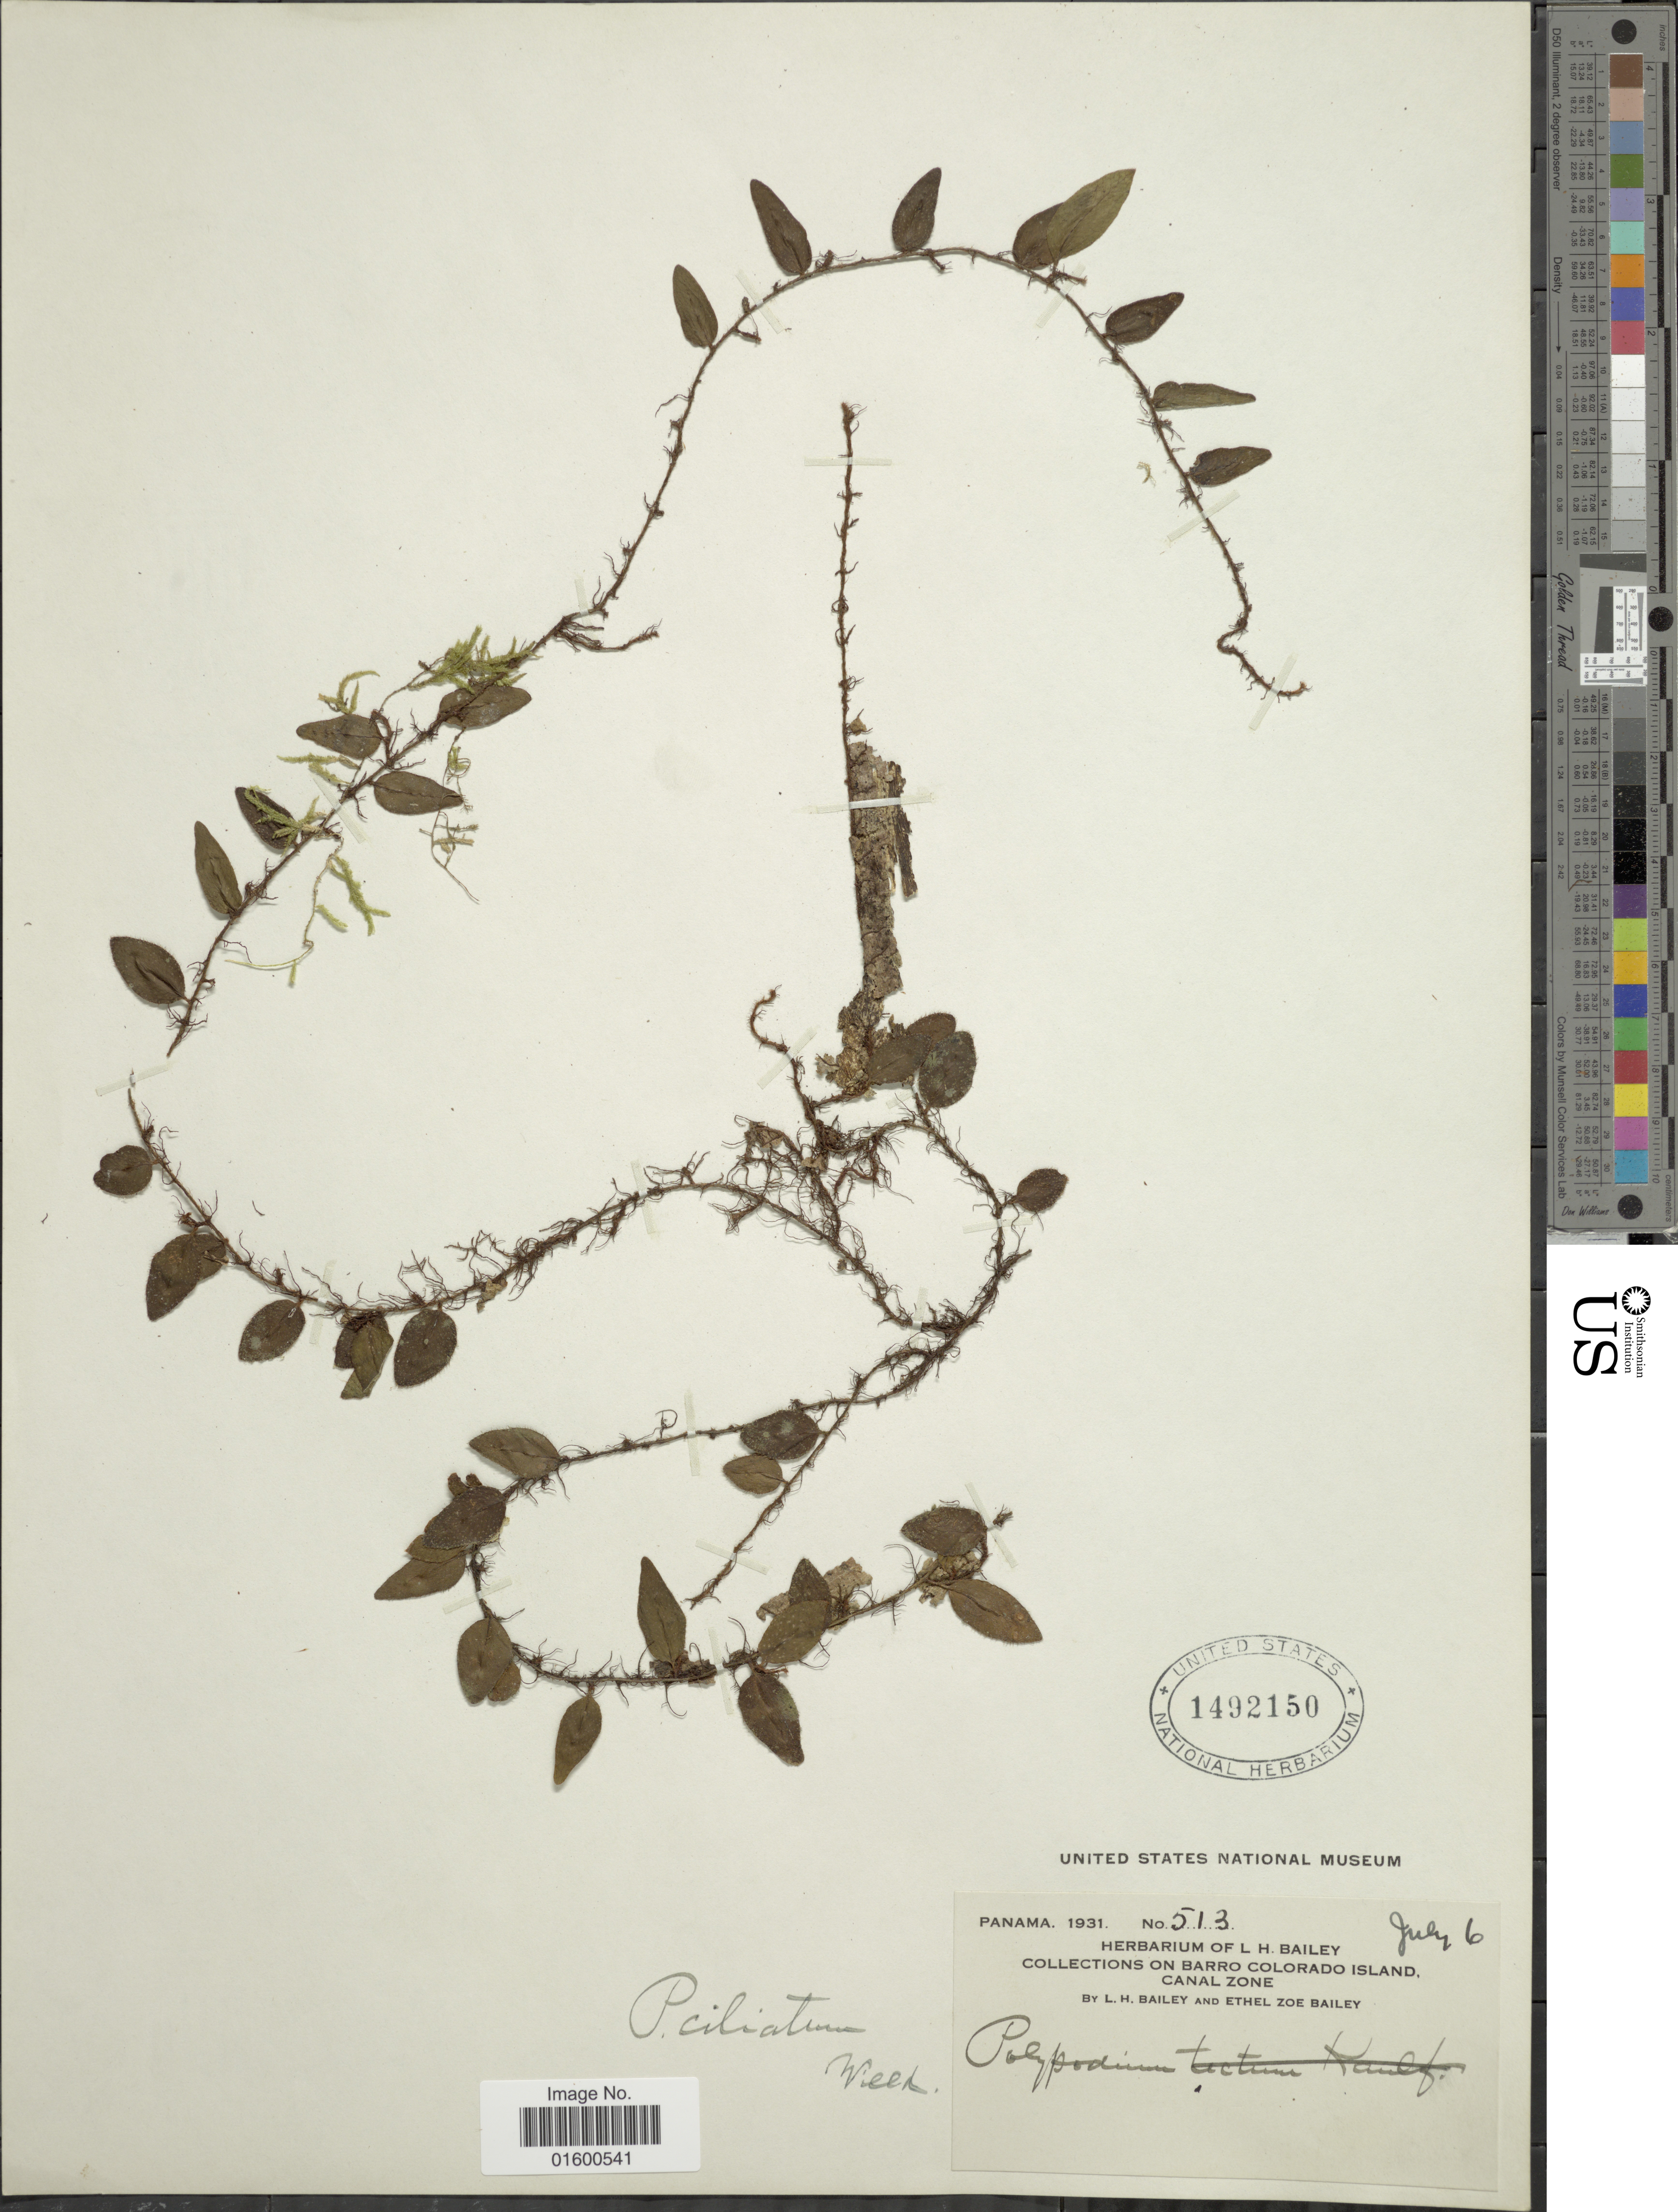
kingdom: Plantae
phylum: Tracheophyta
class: Polypodiopsida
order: Polypodiales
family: Polypodiaceae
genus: Microgramma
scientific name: Microgramma reptans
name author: (Cav.) A.R. Sm.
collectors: L. H. Bailey & E. Z. Bailey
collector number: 513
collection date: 1931-07-06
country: Panama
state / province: Panamá Oeste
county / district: Canal Zone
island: Barro Colorado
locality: Barro Colorado Island, Canal Zone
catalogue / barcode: US 1492150